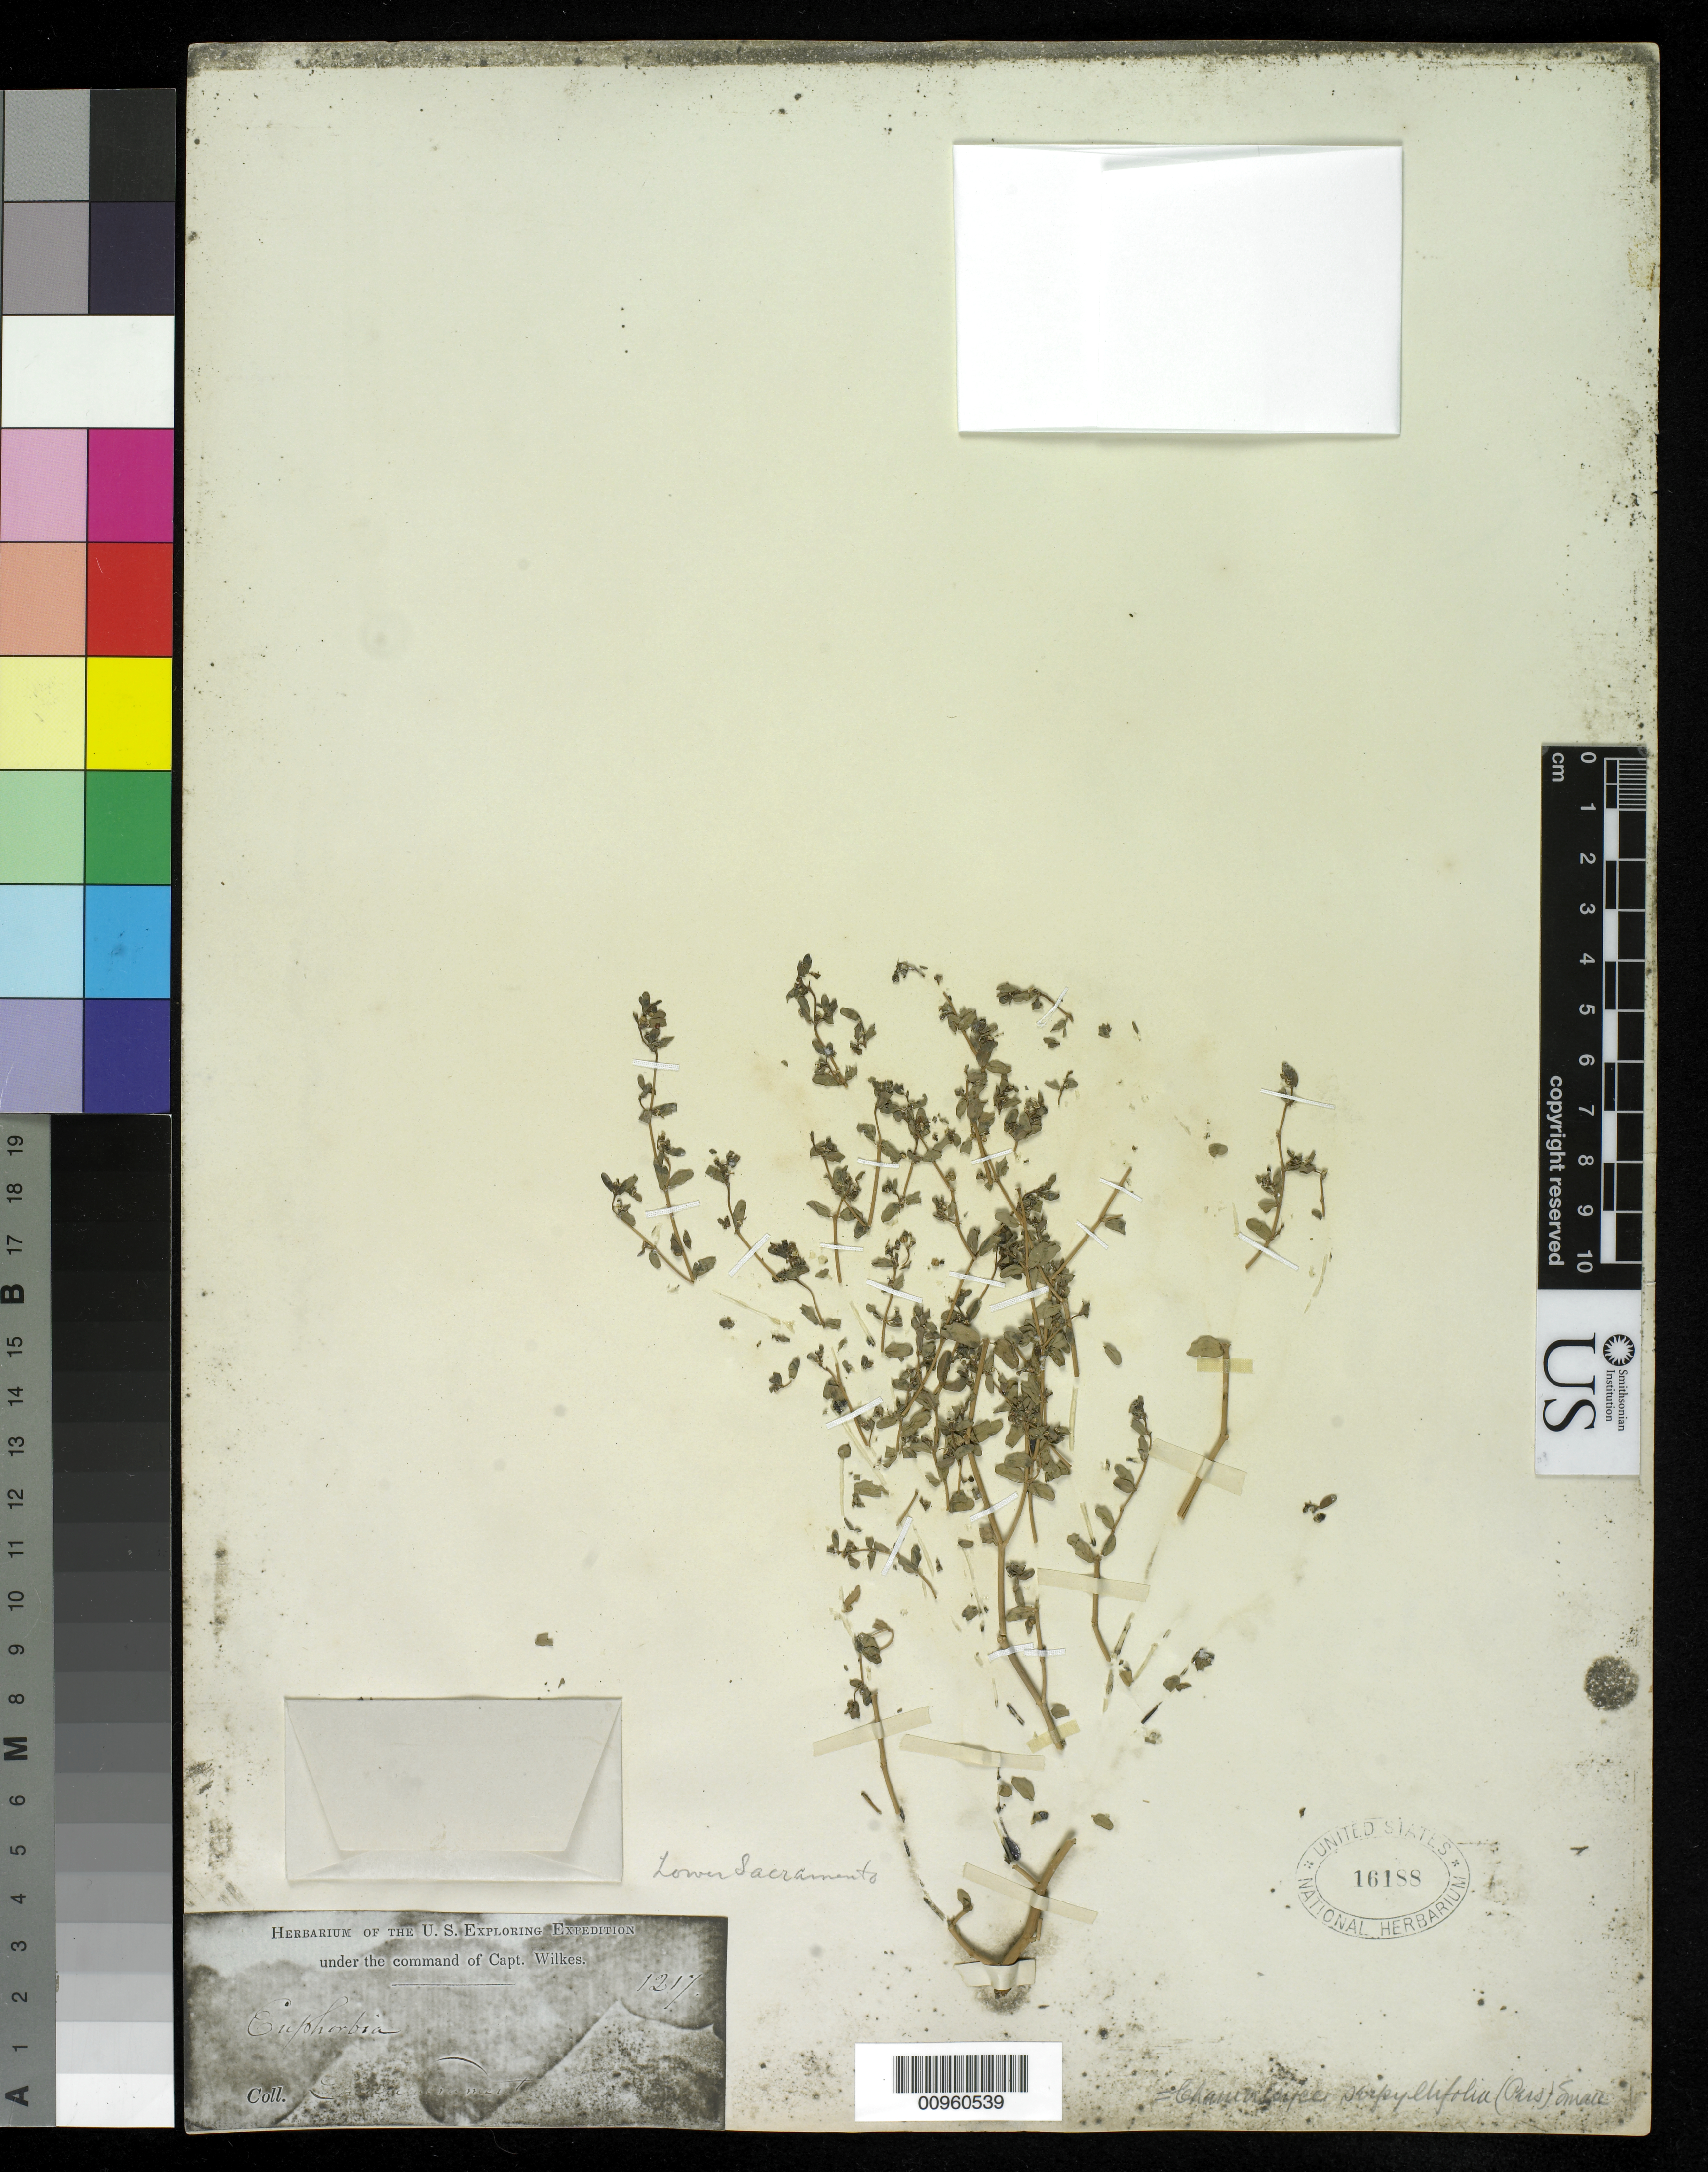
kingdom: Plantae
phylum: Tracheophyta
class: Magnoliopsida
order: Malpighiales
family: Euphorbiaceae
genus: Euphorbia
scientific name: Euphorbia serpillifolia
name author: Pers.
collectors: Wilkes Explor. Exped.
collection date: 1838/1842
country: United States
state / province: California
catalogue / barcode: US 16188